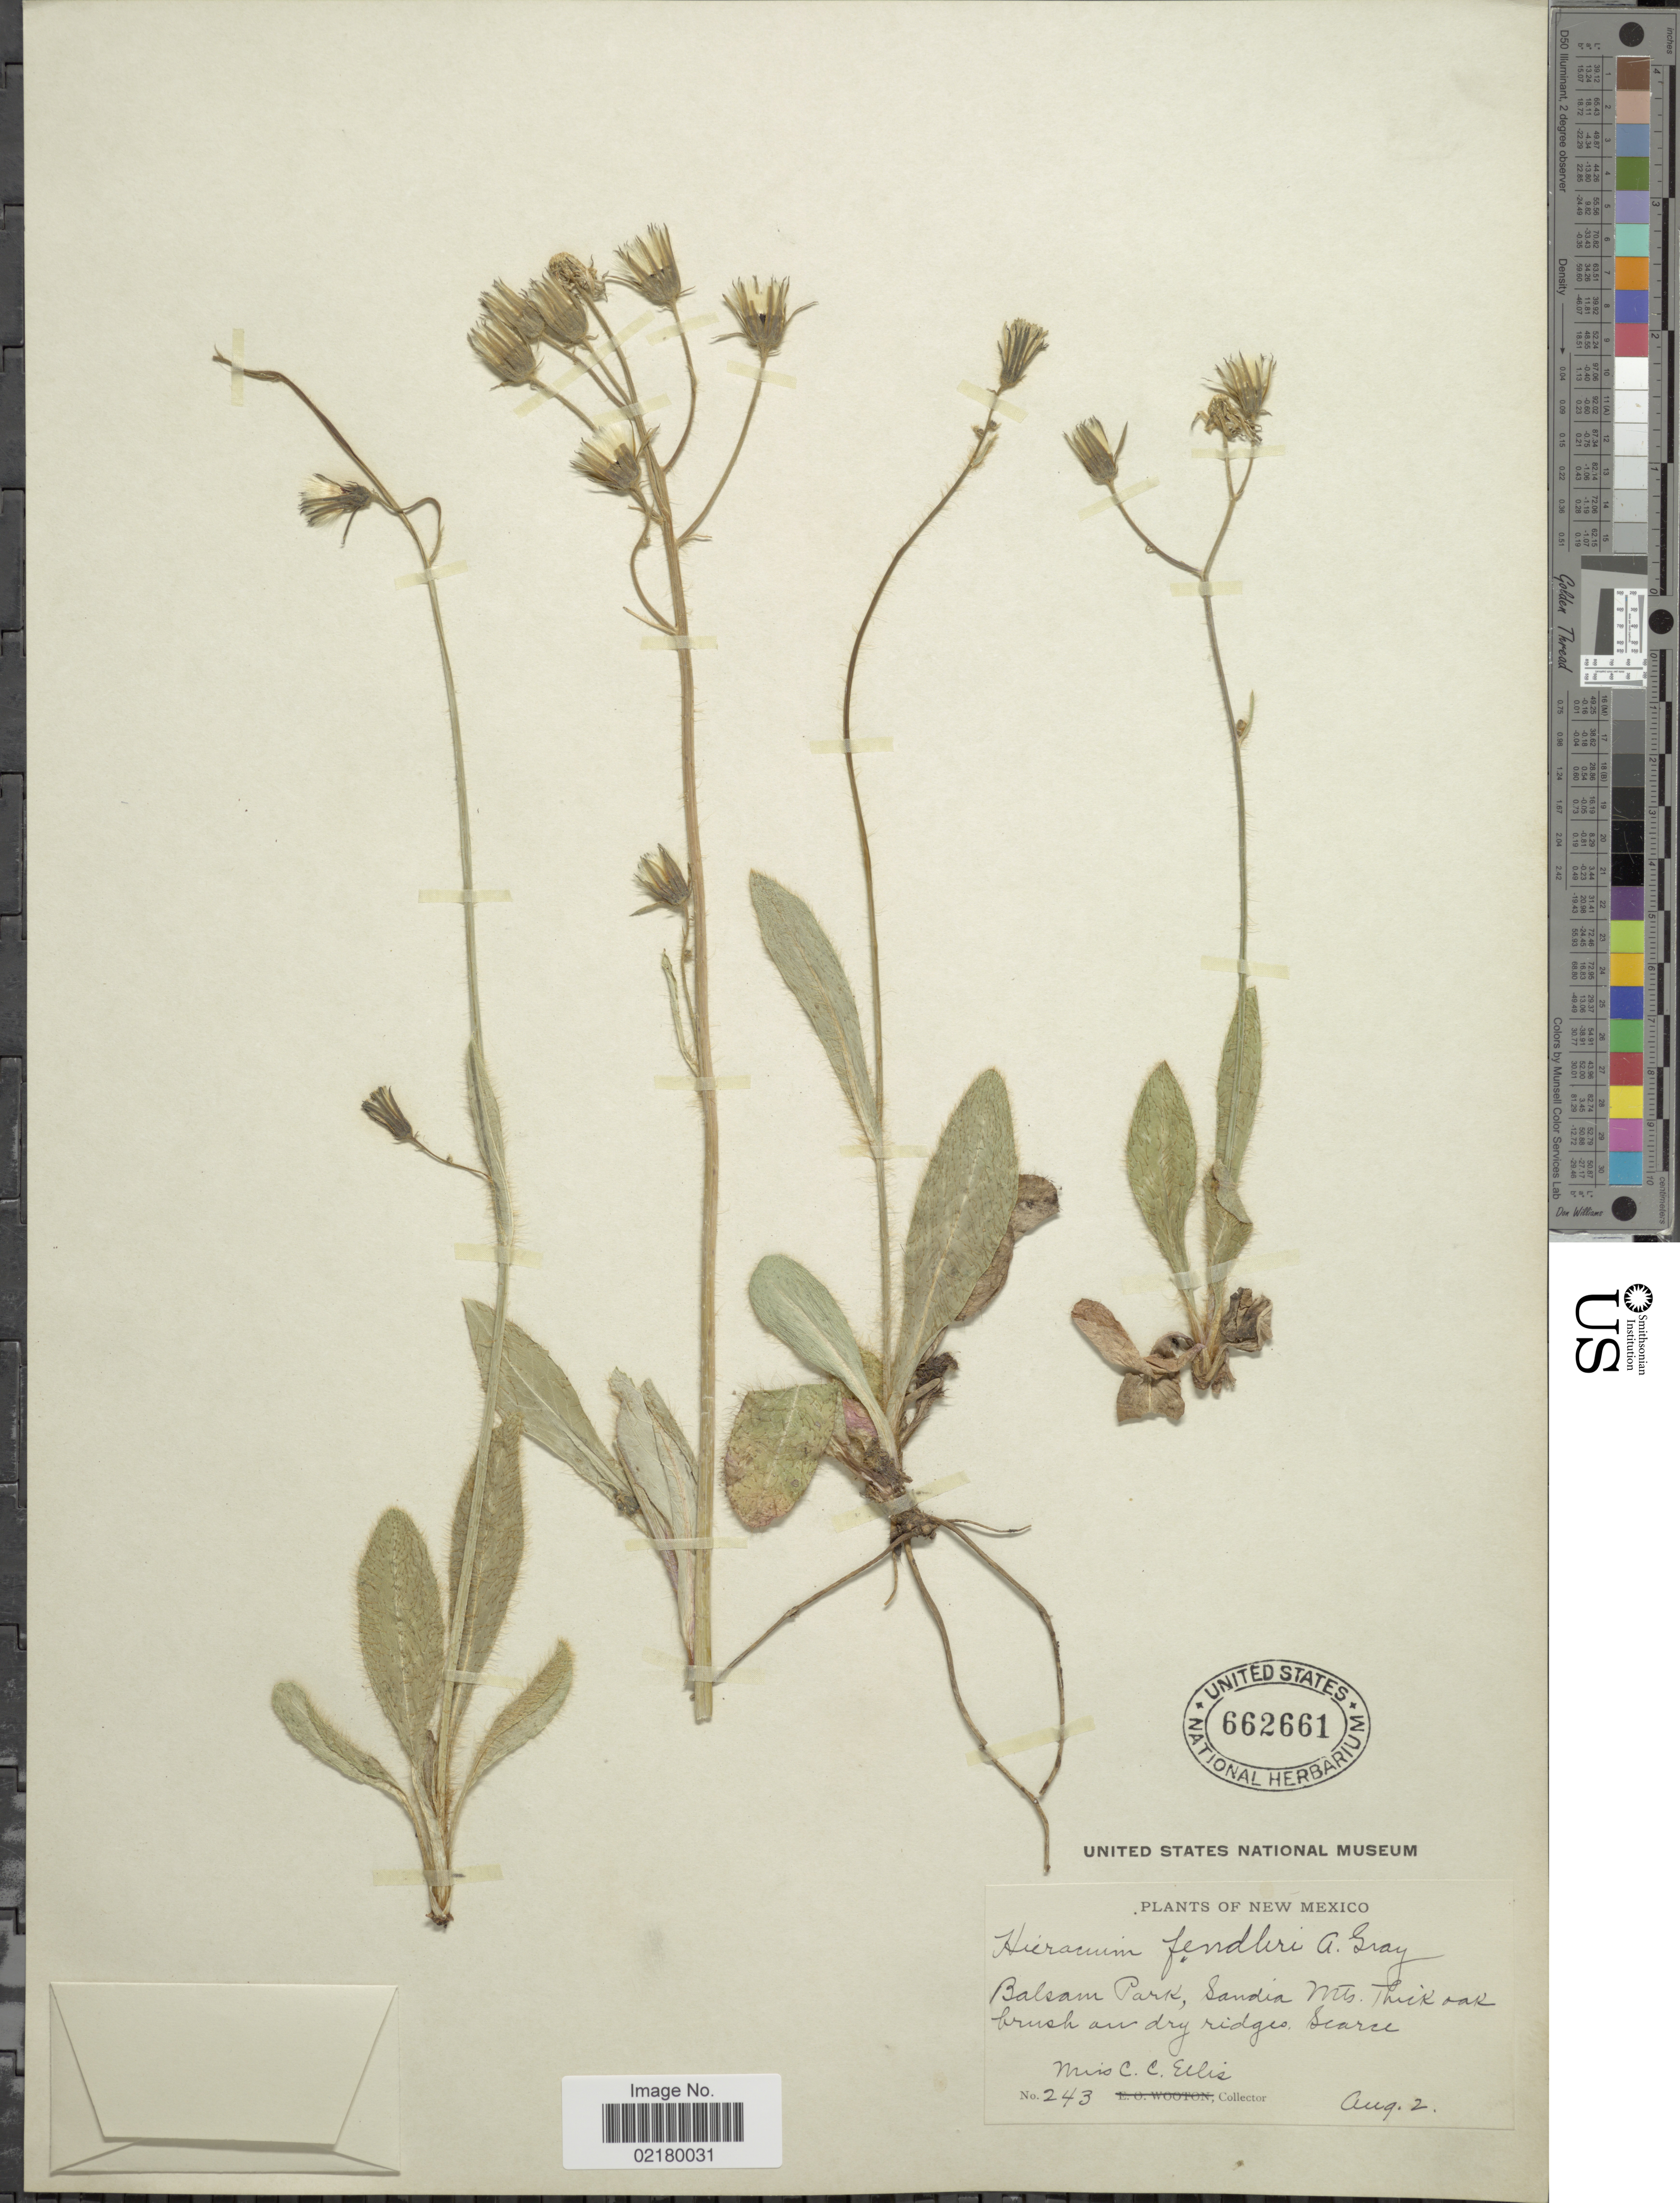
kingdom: Plantae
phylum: Tracheophyta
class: Magnoliopsida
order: Asterales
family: Asteraceae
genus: Hieracium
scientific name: Hieracium fendleri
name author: Sch. Bip.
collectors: C. C. Ellis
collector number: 243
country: United States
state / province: New Mexico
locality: Balsam Park, Sandia Mts. Thick oak brush on dry ridges, scarce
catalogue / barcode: US 662661